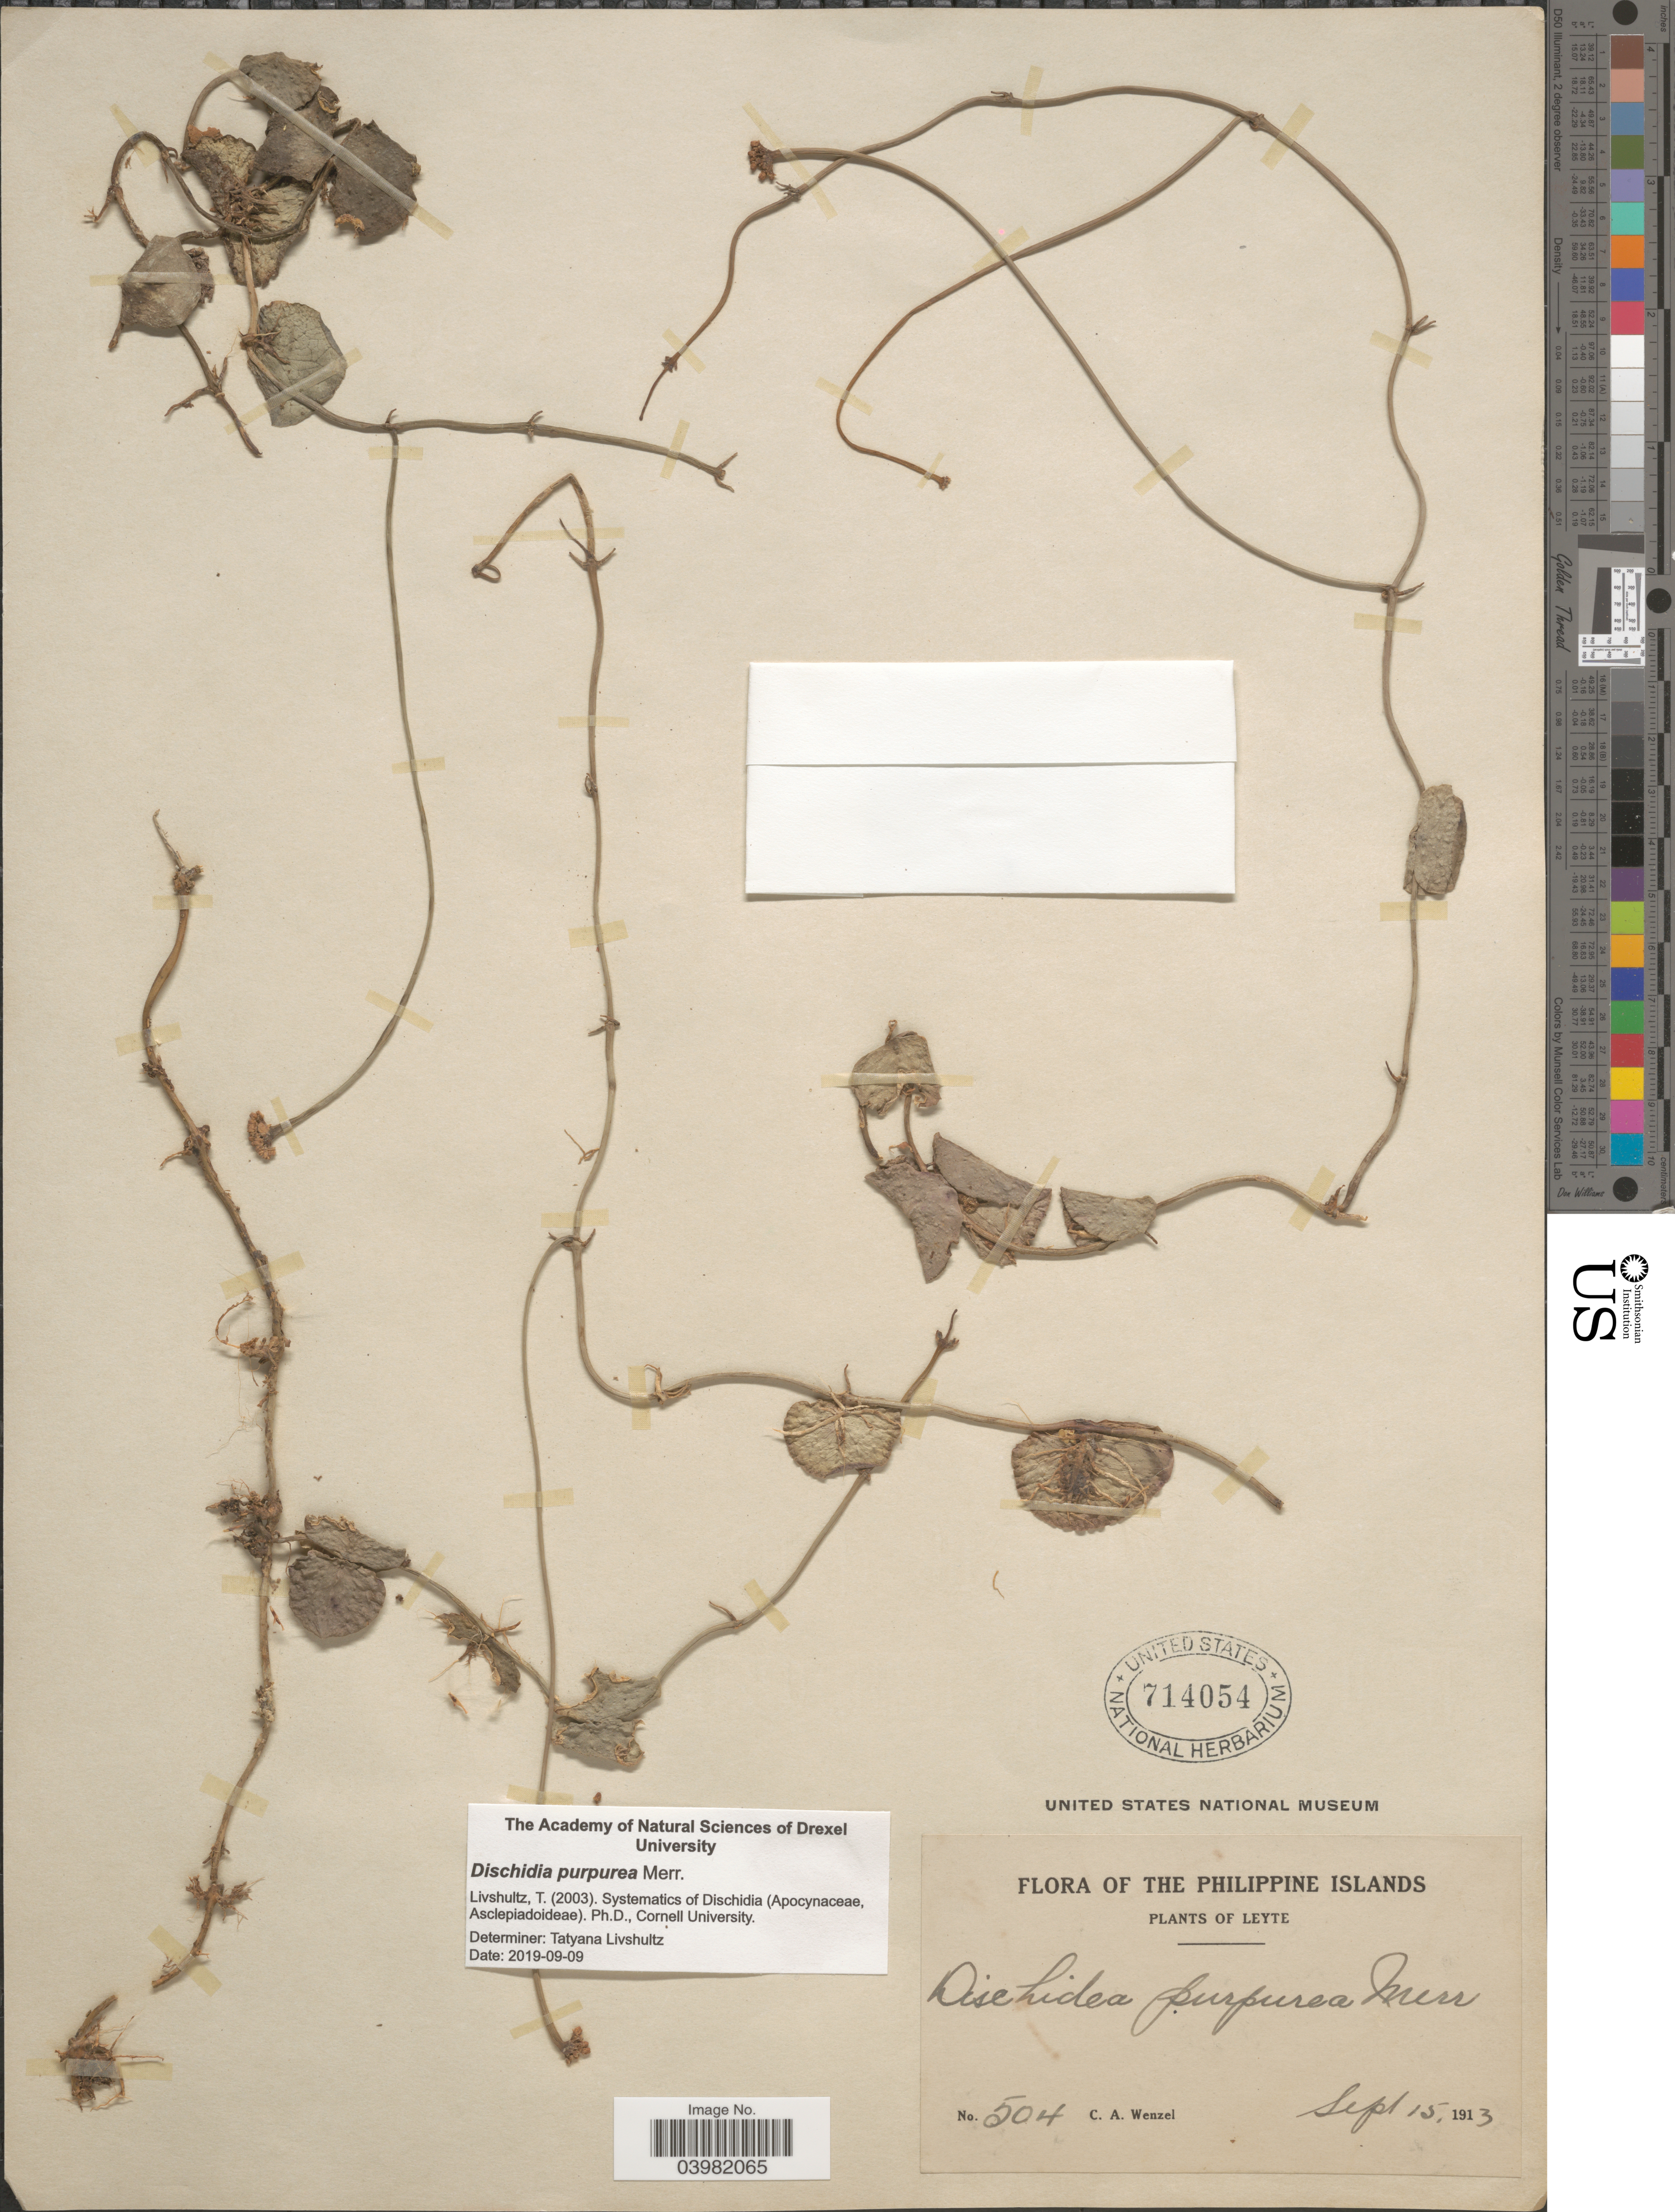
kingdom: Plantae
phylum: Tracheophyta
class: Magnoliopsida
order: Gentianales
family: Apocynaceae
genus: Dischidia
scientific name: Dischidia purpurea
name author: Merr.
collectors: C. Wenzel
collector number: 504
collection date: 1913-09-15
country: Philippines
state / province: Eastern Visayas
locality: Leyte.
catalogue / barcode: US 714054